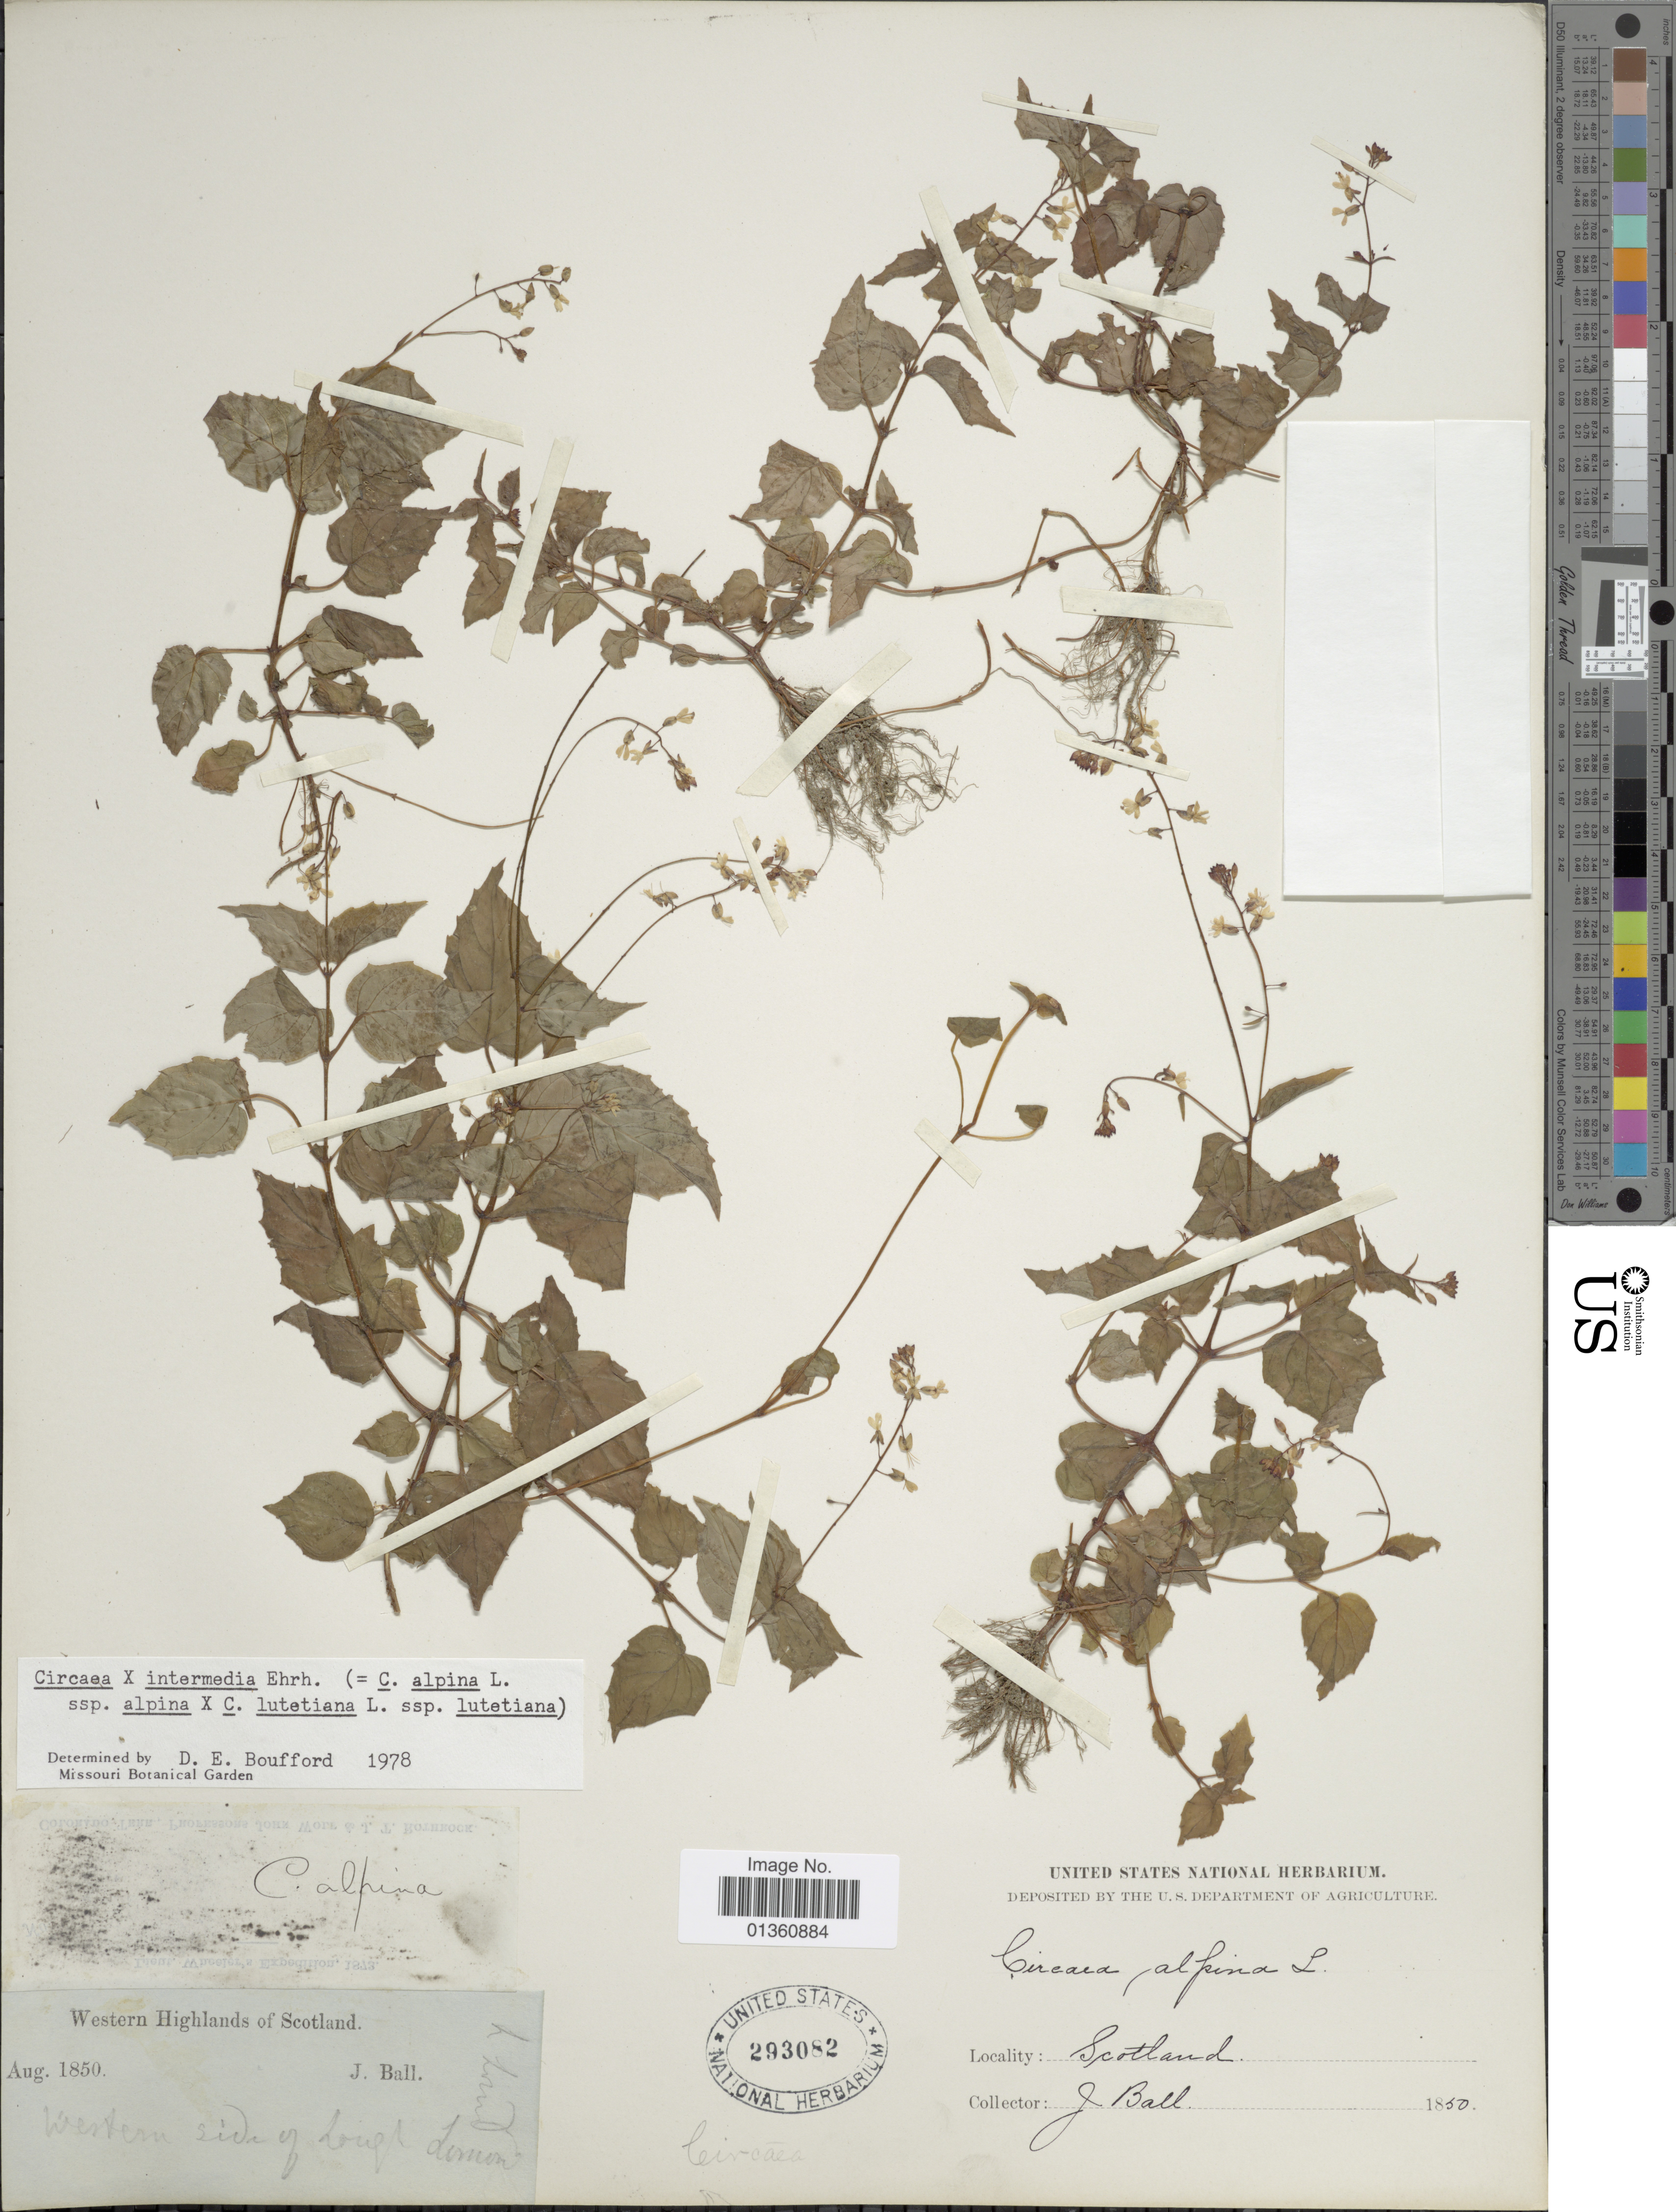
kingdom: Plantae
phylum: Tracheophyta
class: Magnoliopsida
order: Myrtales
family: Onagraceae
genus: Circaea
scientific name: Circaea x intermedia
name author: Ehrh.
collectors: J. Ball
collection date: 1850-08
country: United Kingdom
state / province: Scotland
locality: Western Highlands. Western side of Lough Lomon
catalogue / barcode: US 293082